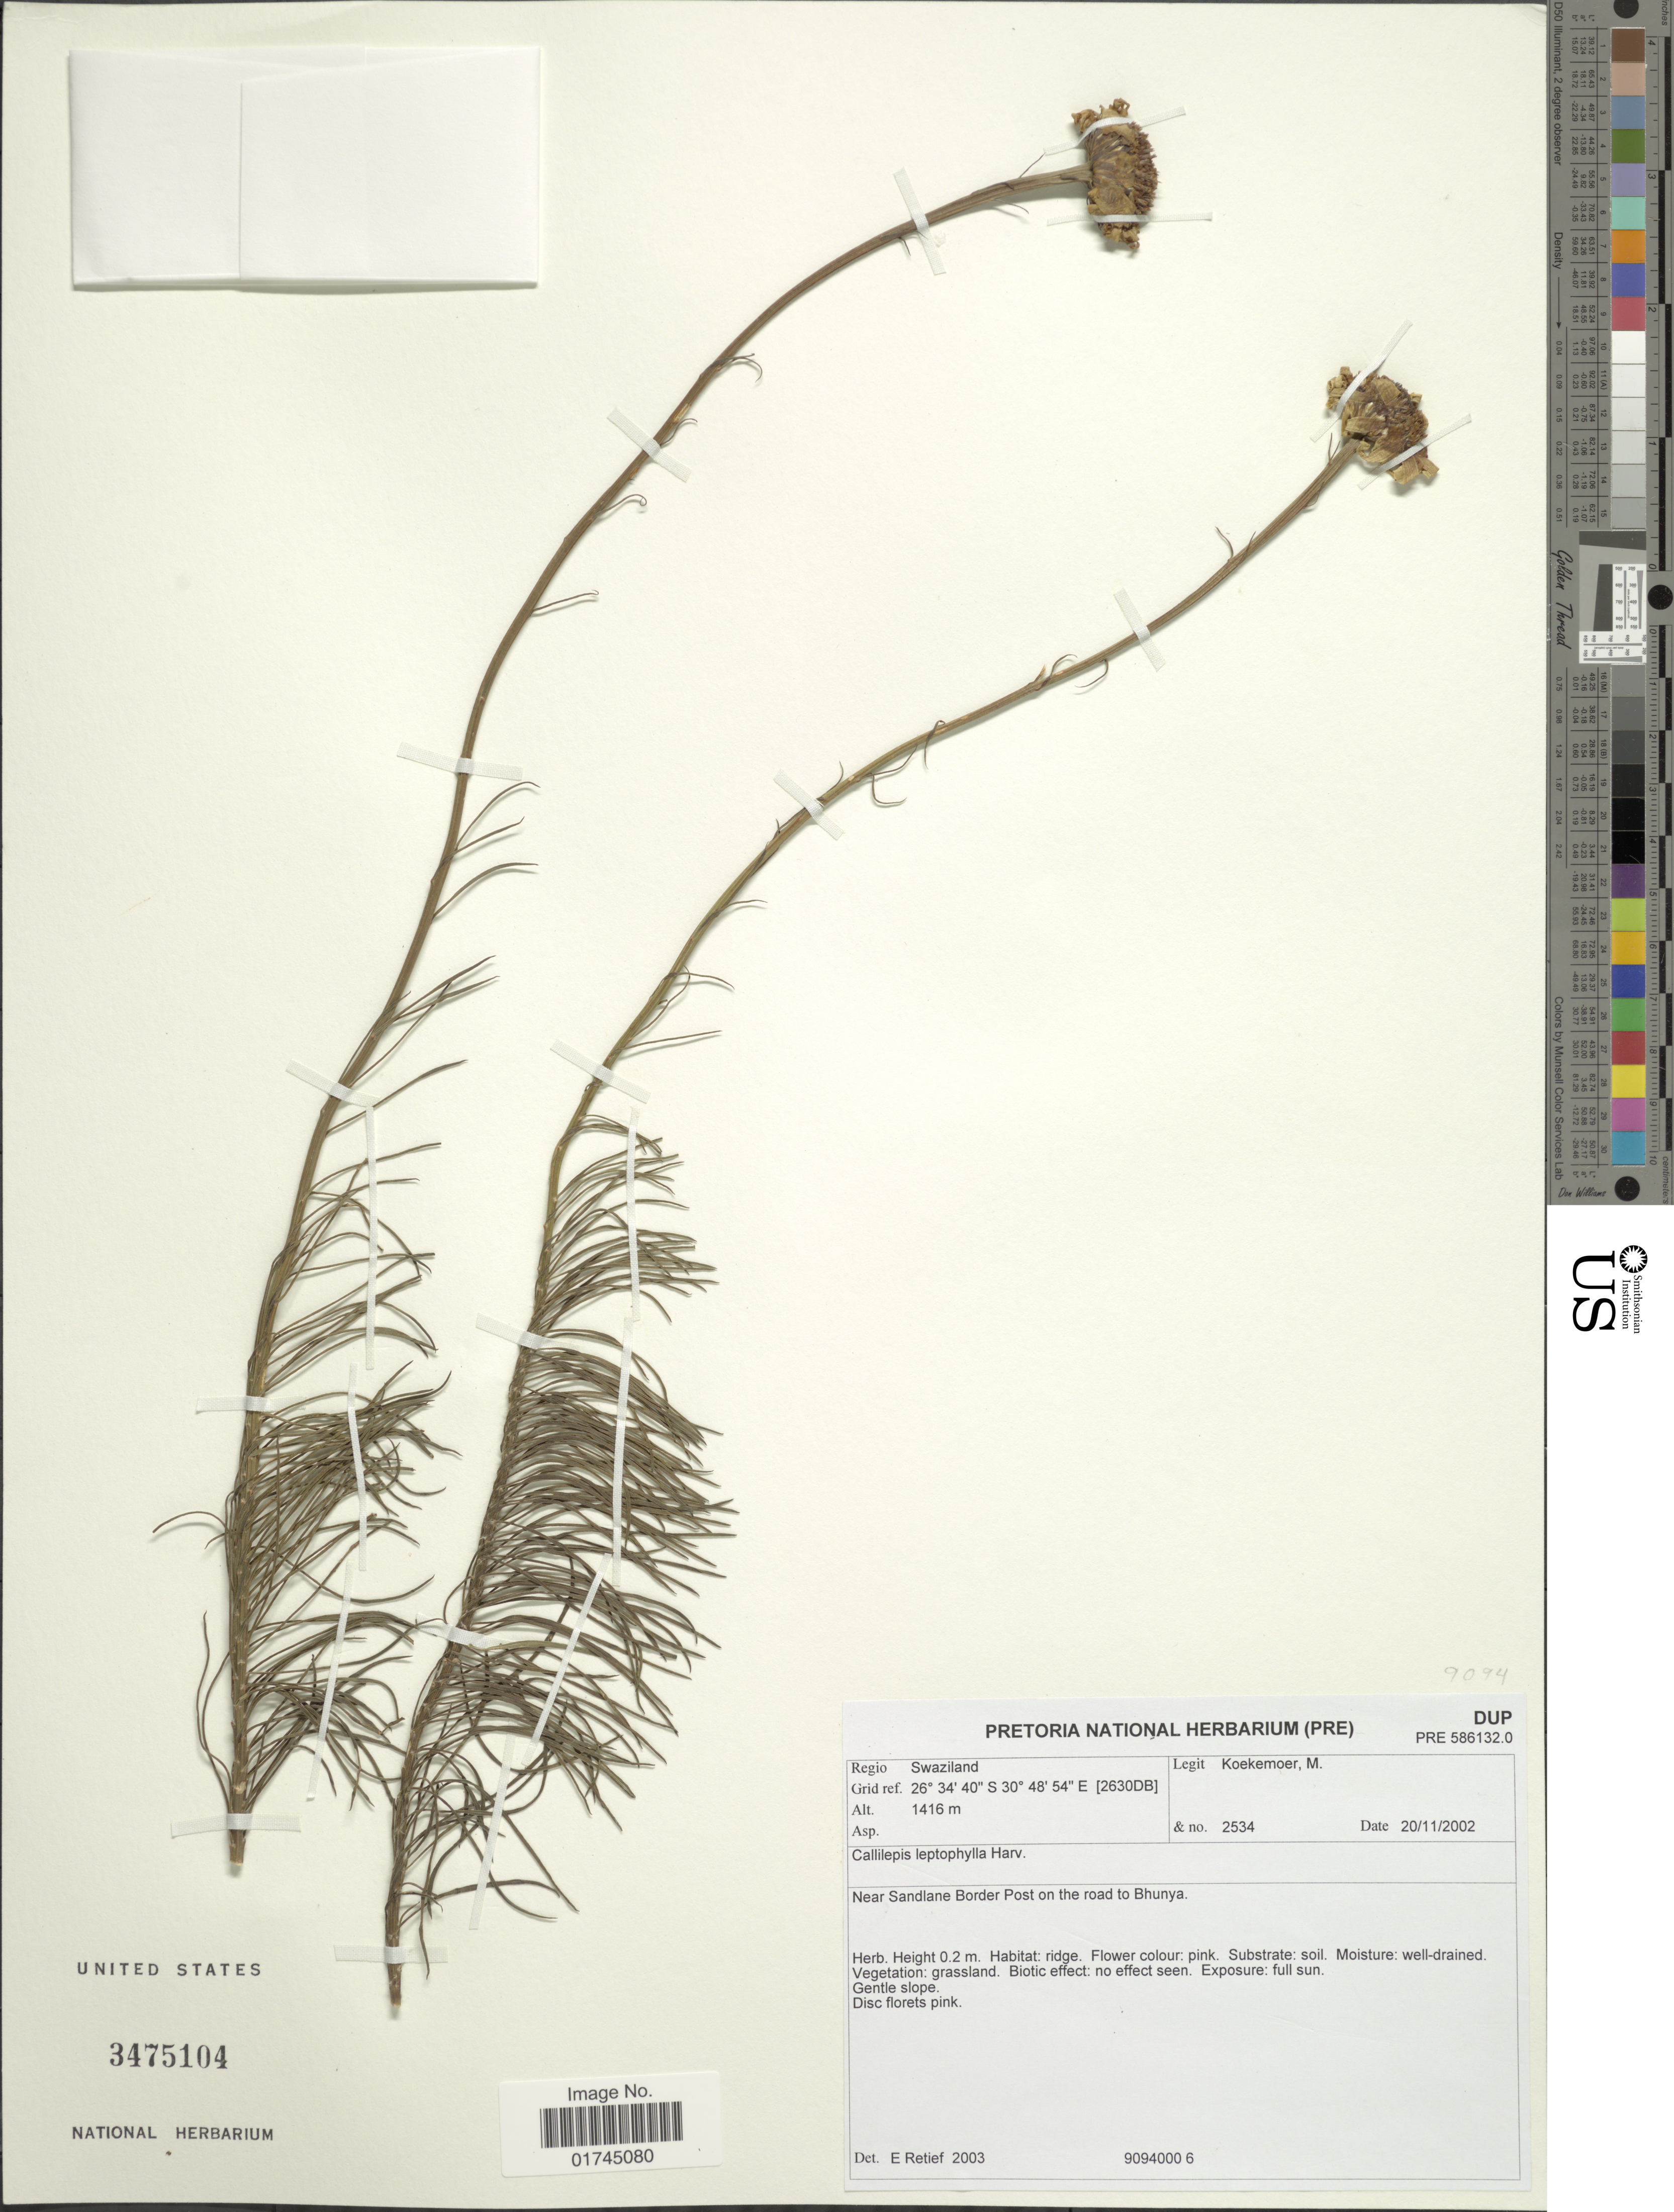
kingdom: Plantae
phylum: Tracheophyta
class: Magnoliopsida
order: Asterales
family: Asteraceae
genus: Callilepis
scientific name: Callilepis leptophylla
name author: Harv.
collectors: M. Koekemoer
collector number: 2534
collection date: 2002-11-20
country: Eswatini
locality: Regio Swaziland, near Sandlane Border Post on the road to Bhunya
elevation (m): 1416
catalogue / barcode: US 3475104